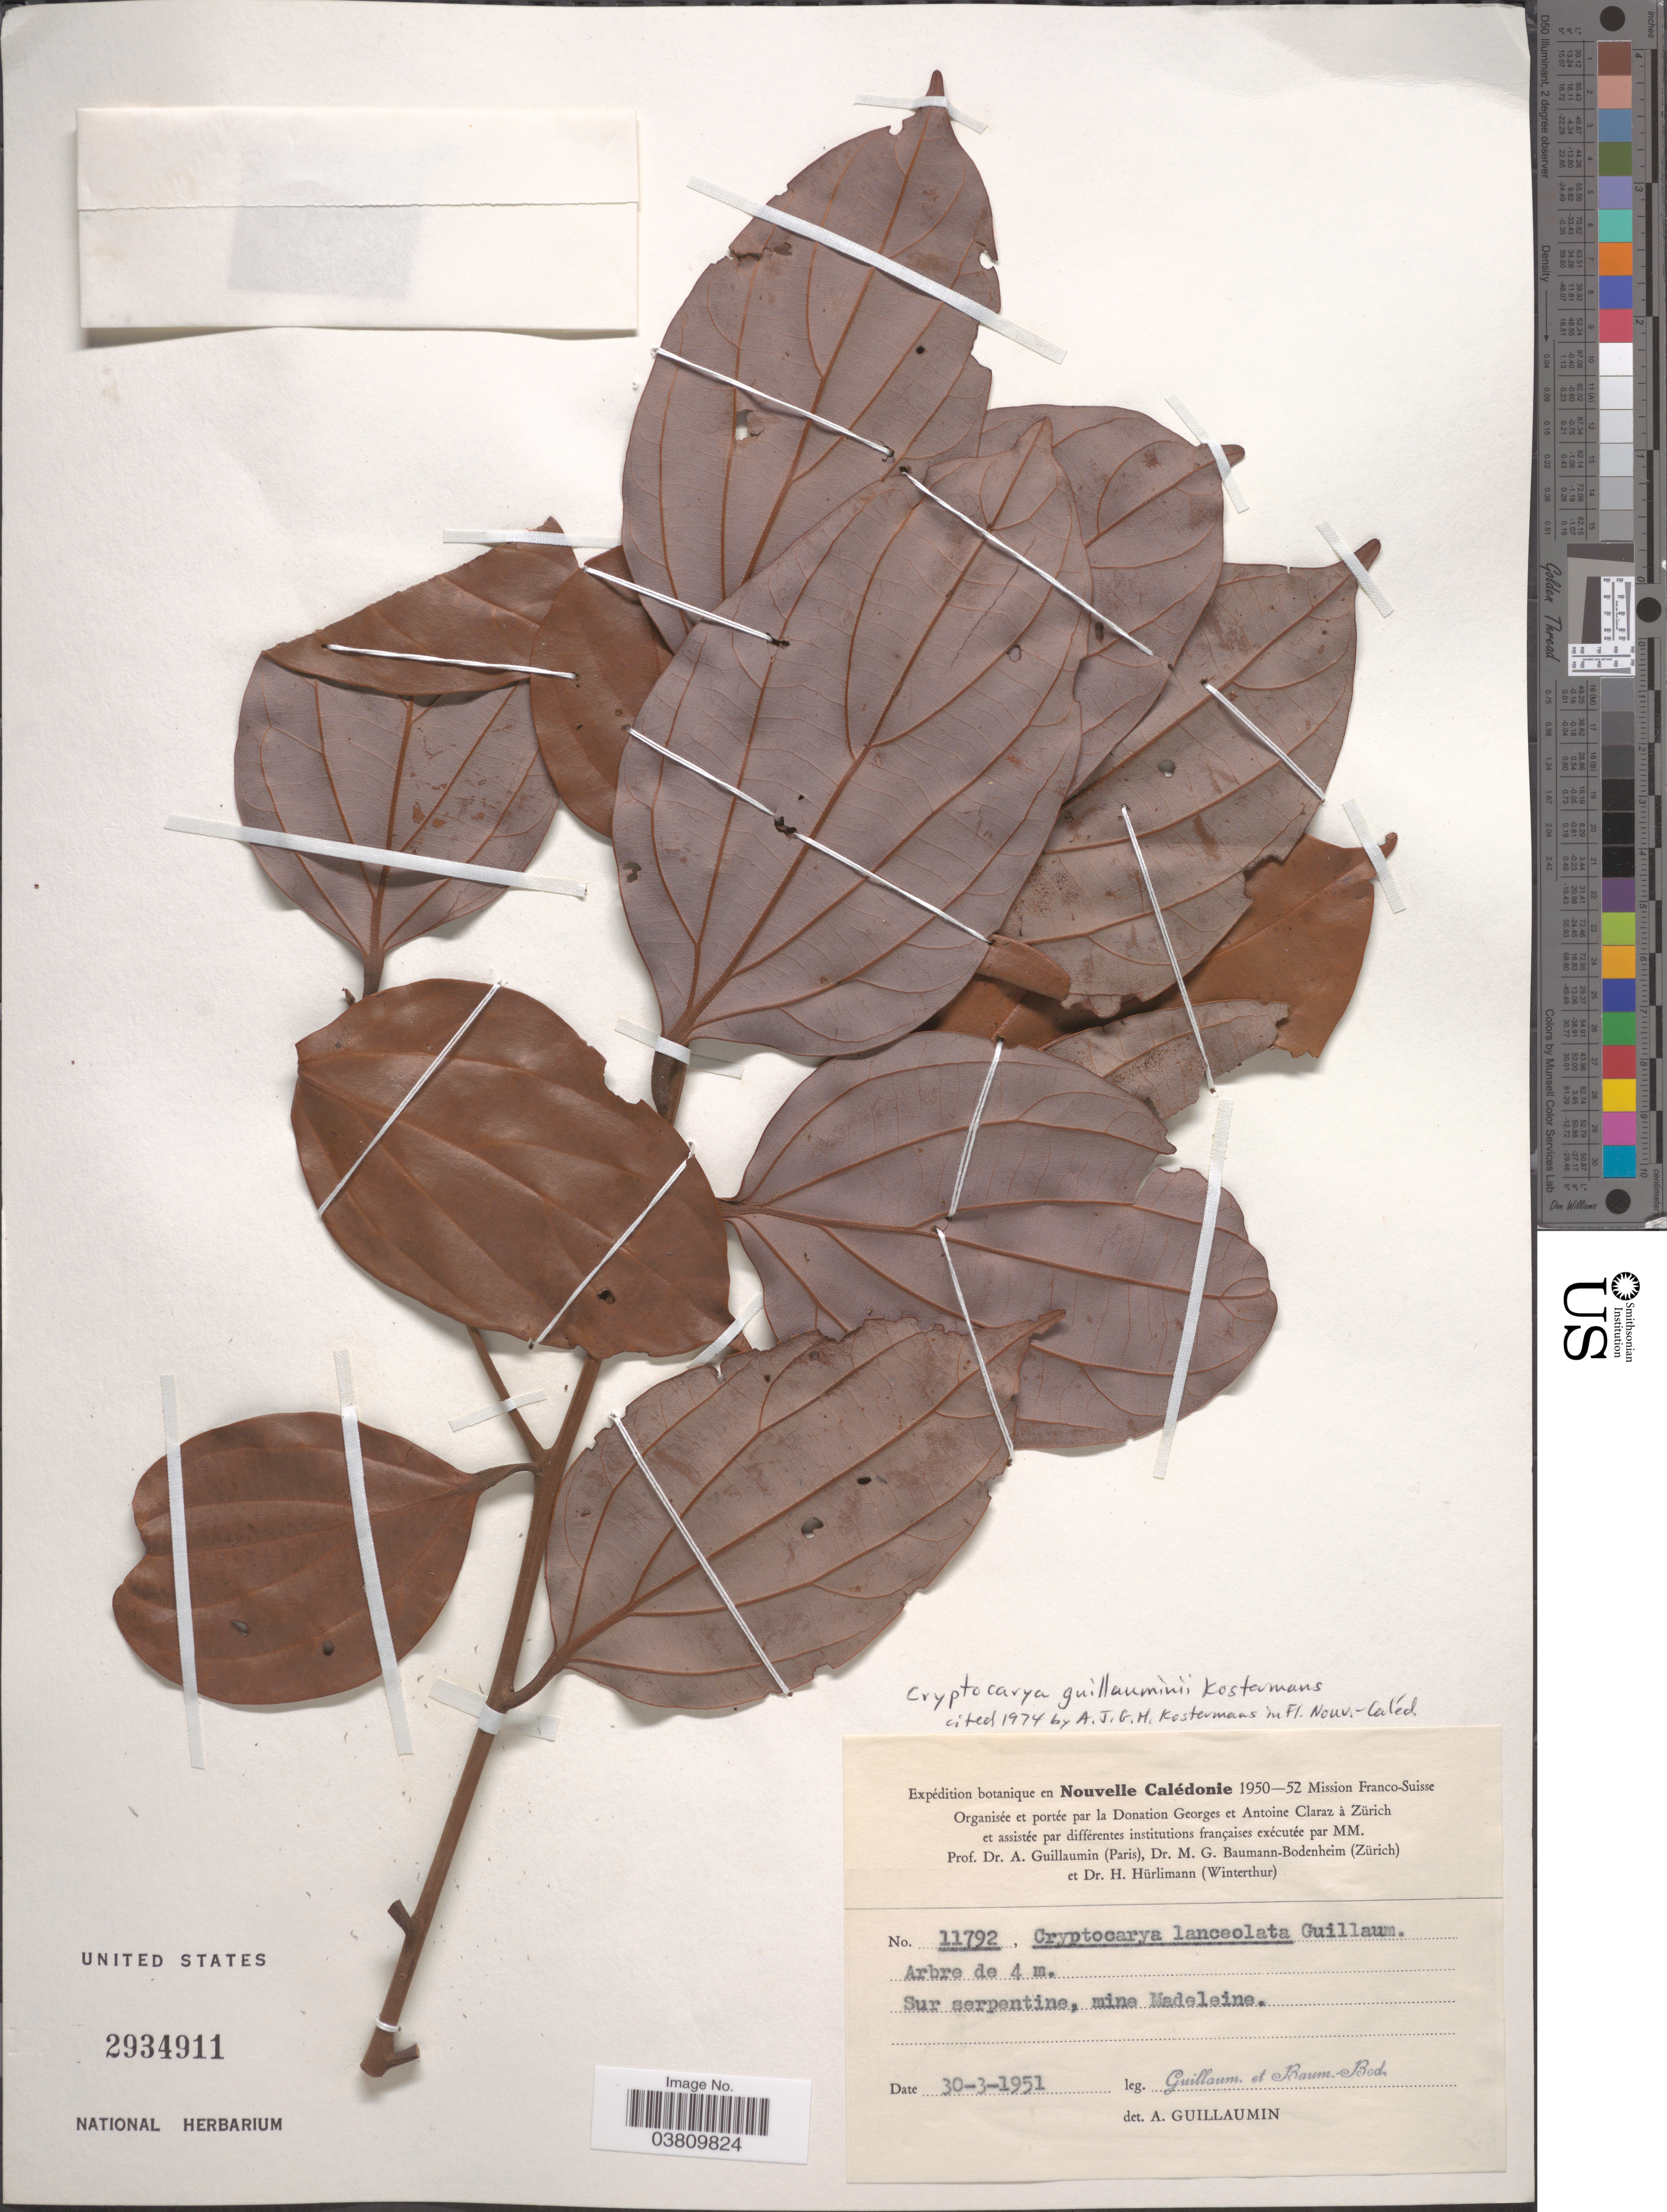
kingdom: Plantae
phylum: Tracheophyta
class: Magnoliopsida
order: Laurales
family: Lauraceae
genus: Cryptocarya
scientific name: Cryptocarya guillauminii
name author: Kosterm.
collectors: A. Guillaumin & M. G. Baumann-Bodenheim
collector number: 11792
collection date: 1951-03-30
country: New Caledonia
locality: Nouvelle Calédonie. Sur serpentine, mine Madeleine.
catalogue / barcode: US 2934911